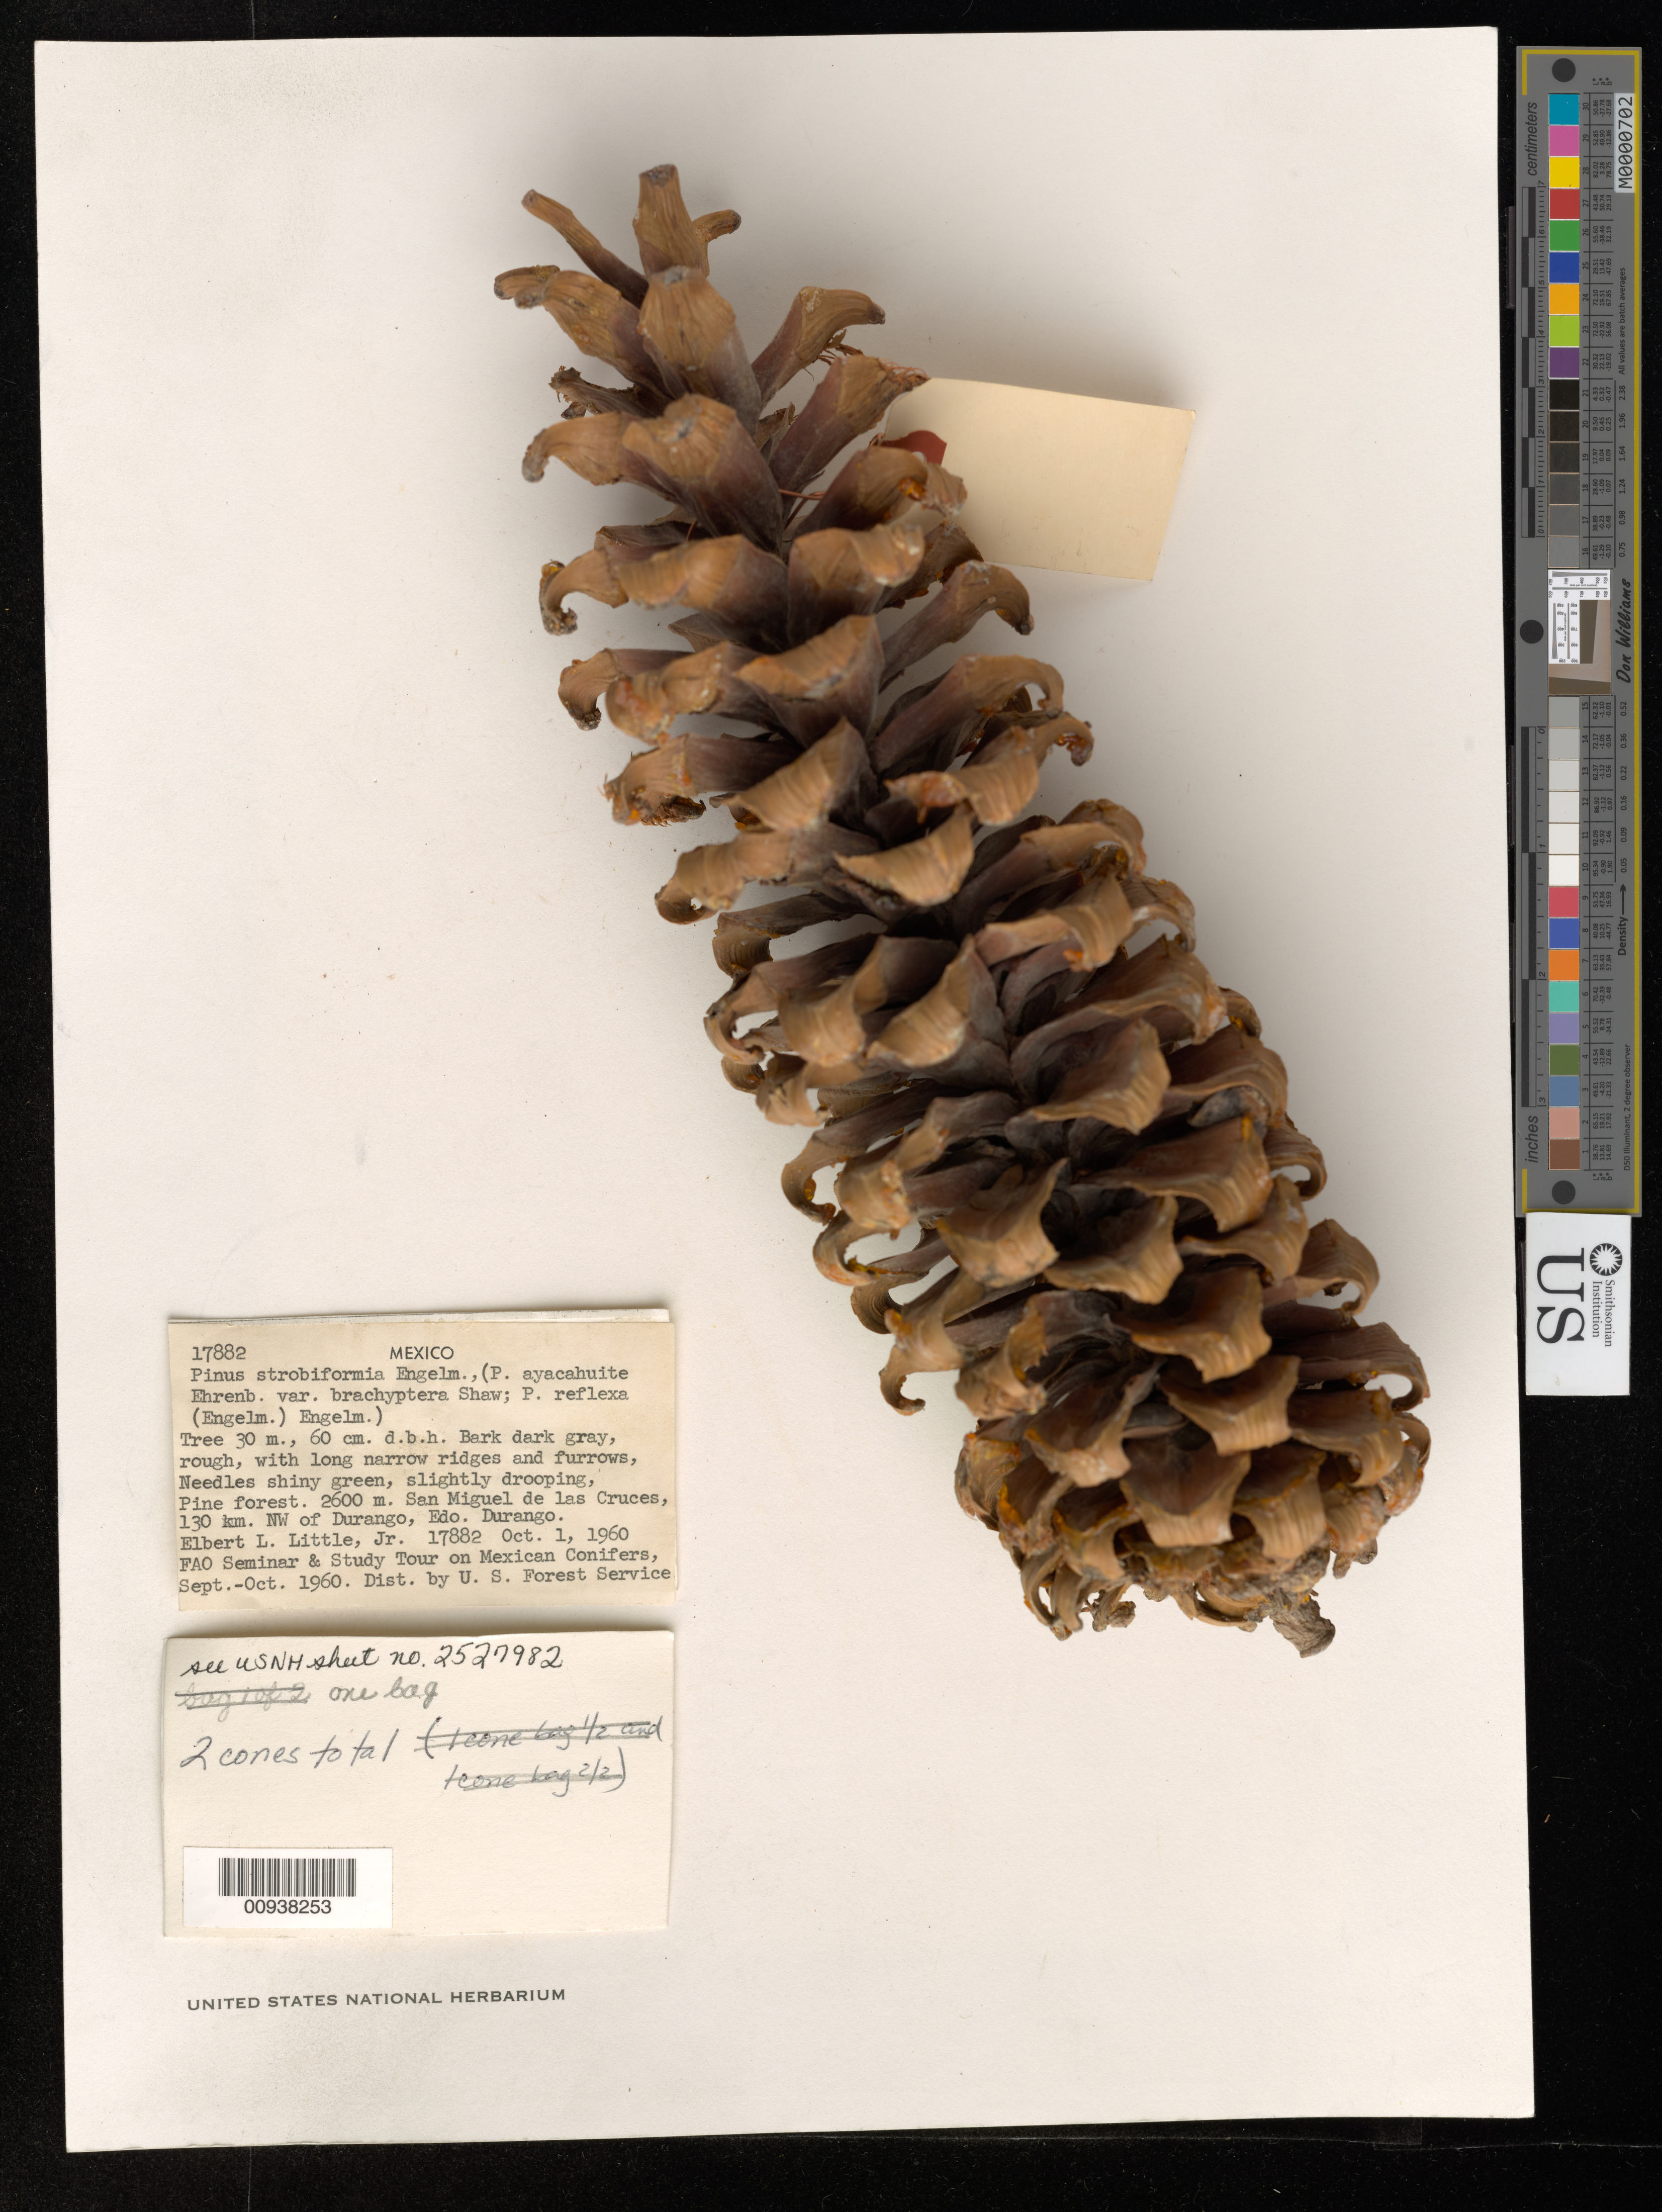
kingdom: Plantae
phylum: Tracheophyta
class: Pinopsida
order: Pinales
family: Pinaceae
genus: Pinus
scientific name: Pinus strobiformis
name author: Engelm.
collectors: E. L. Little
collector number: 17882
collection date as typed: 01 Oct 1960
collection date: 1960-10-01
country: Mexico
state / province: Durango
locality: San Miguel de las Cruces, 130 km. NW of Durango, Edo. Durango.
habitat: Pine forest.